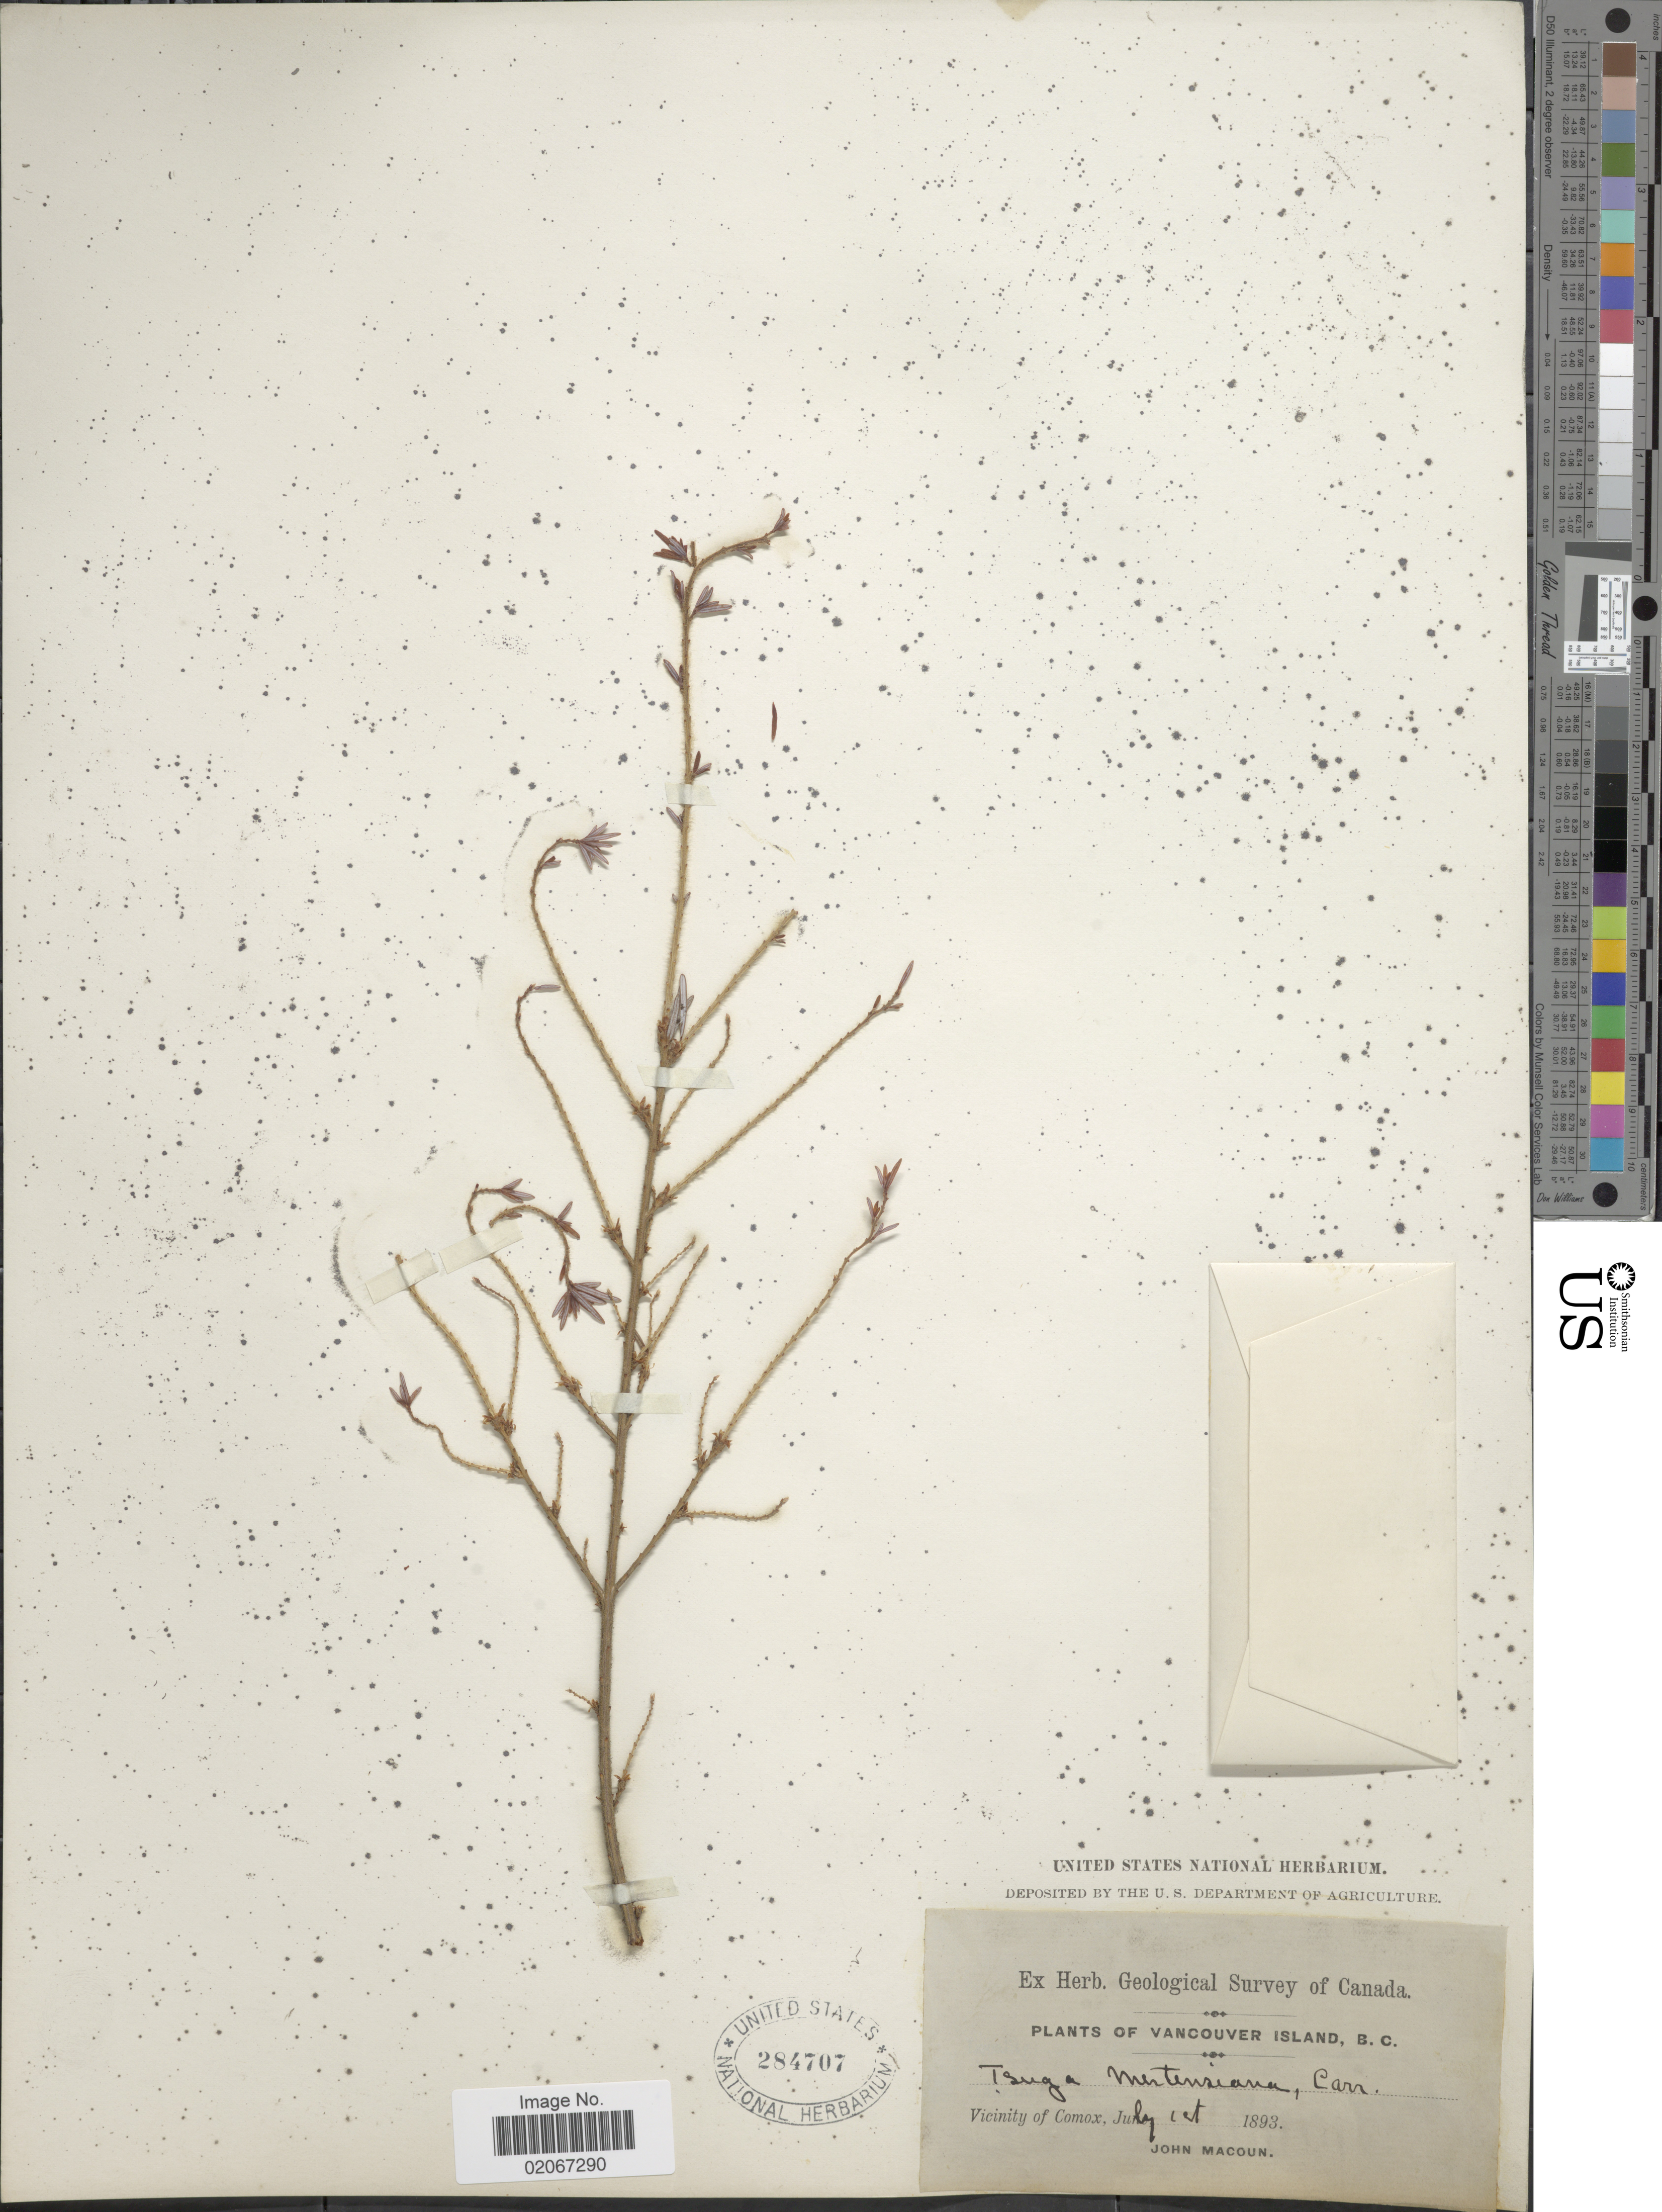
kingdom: Plantae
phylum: Tracheophyta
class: Pinopsida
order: Pinales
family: Pinaceae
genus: Tsuga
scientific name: Tsuga heterophylla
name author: (Raf.) Sarg.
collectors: J. Macoun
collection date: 1893-07-01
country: Canada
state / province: British Columbia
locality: Vancouver Island. Vicinity of Comox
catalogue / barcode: US 284707